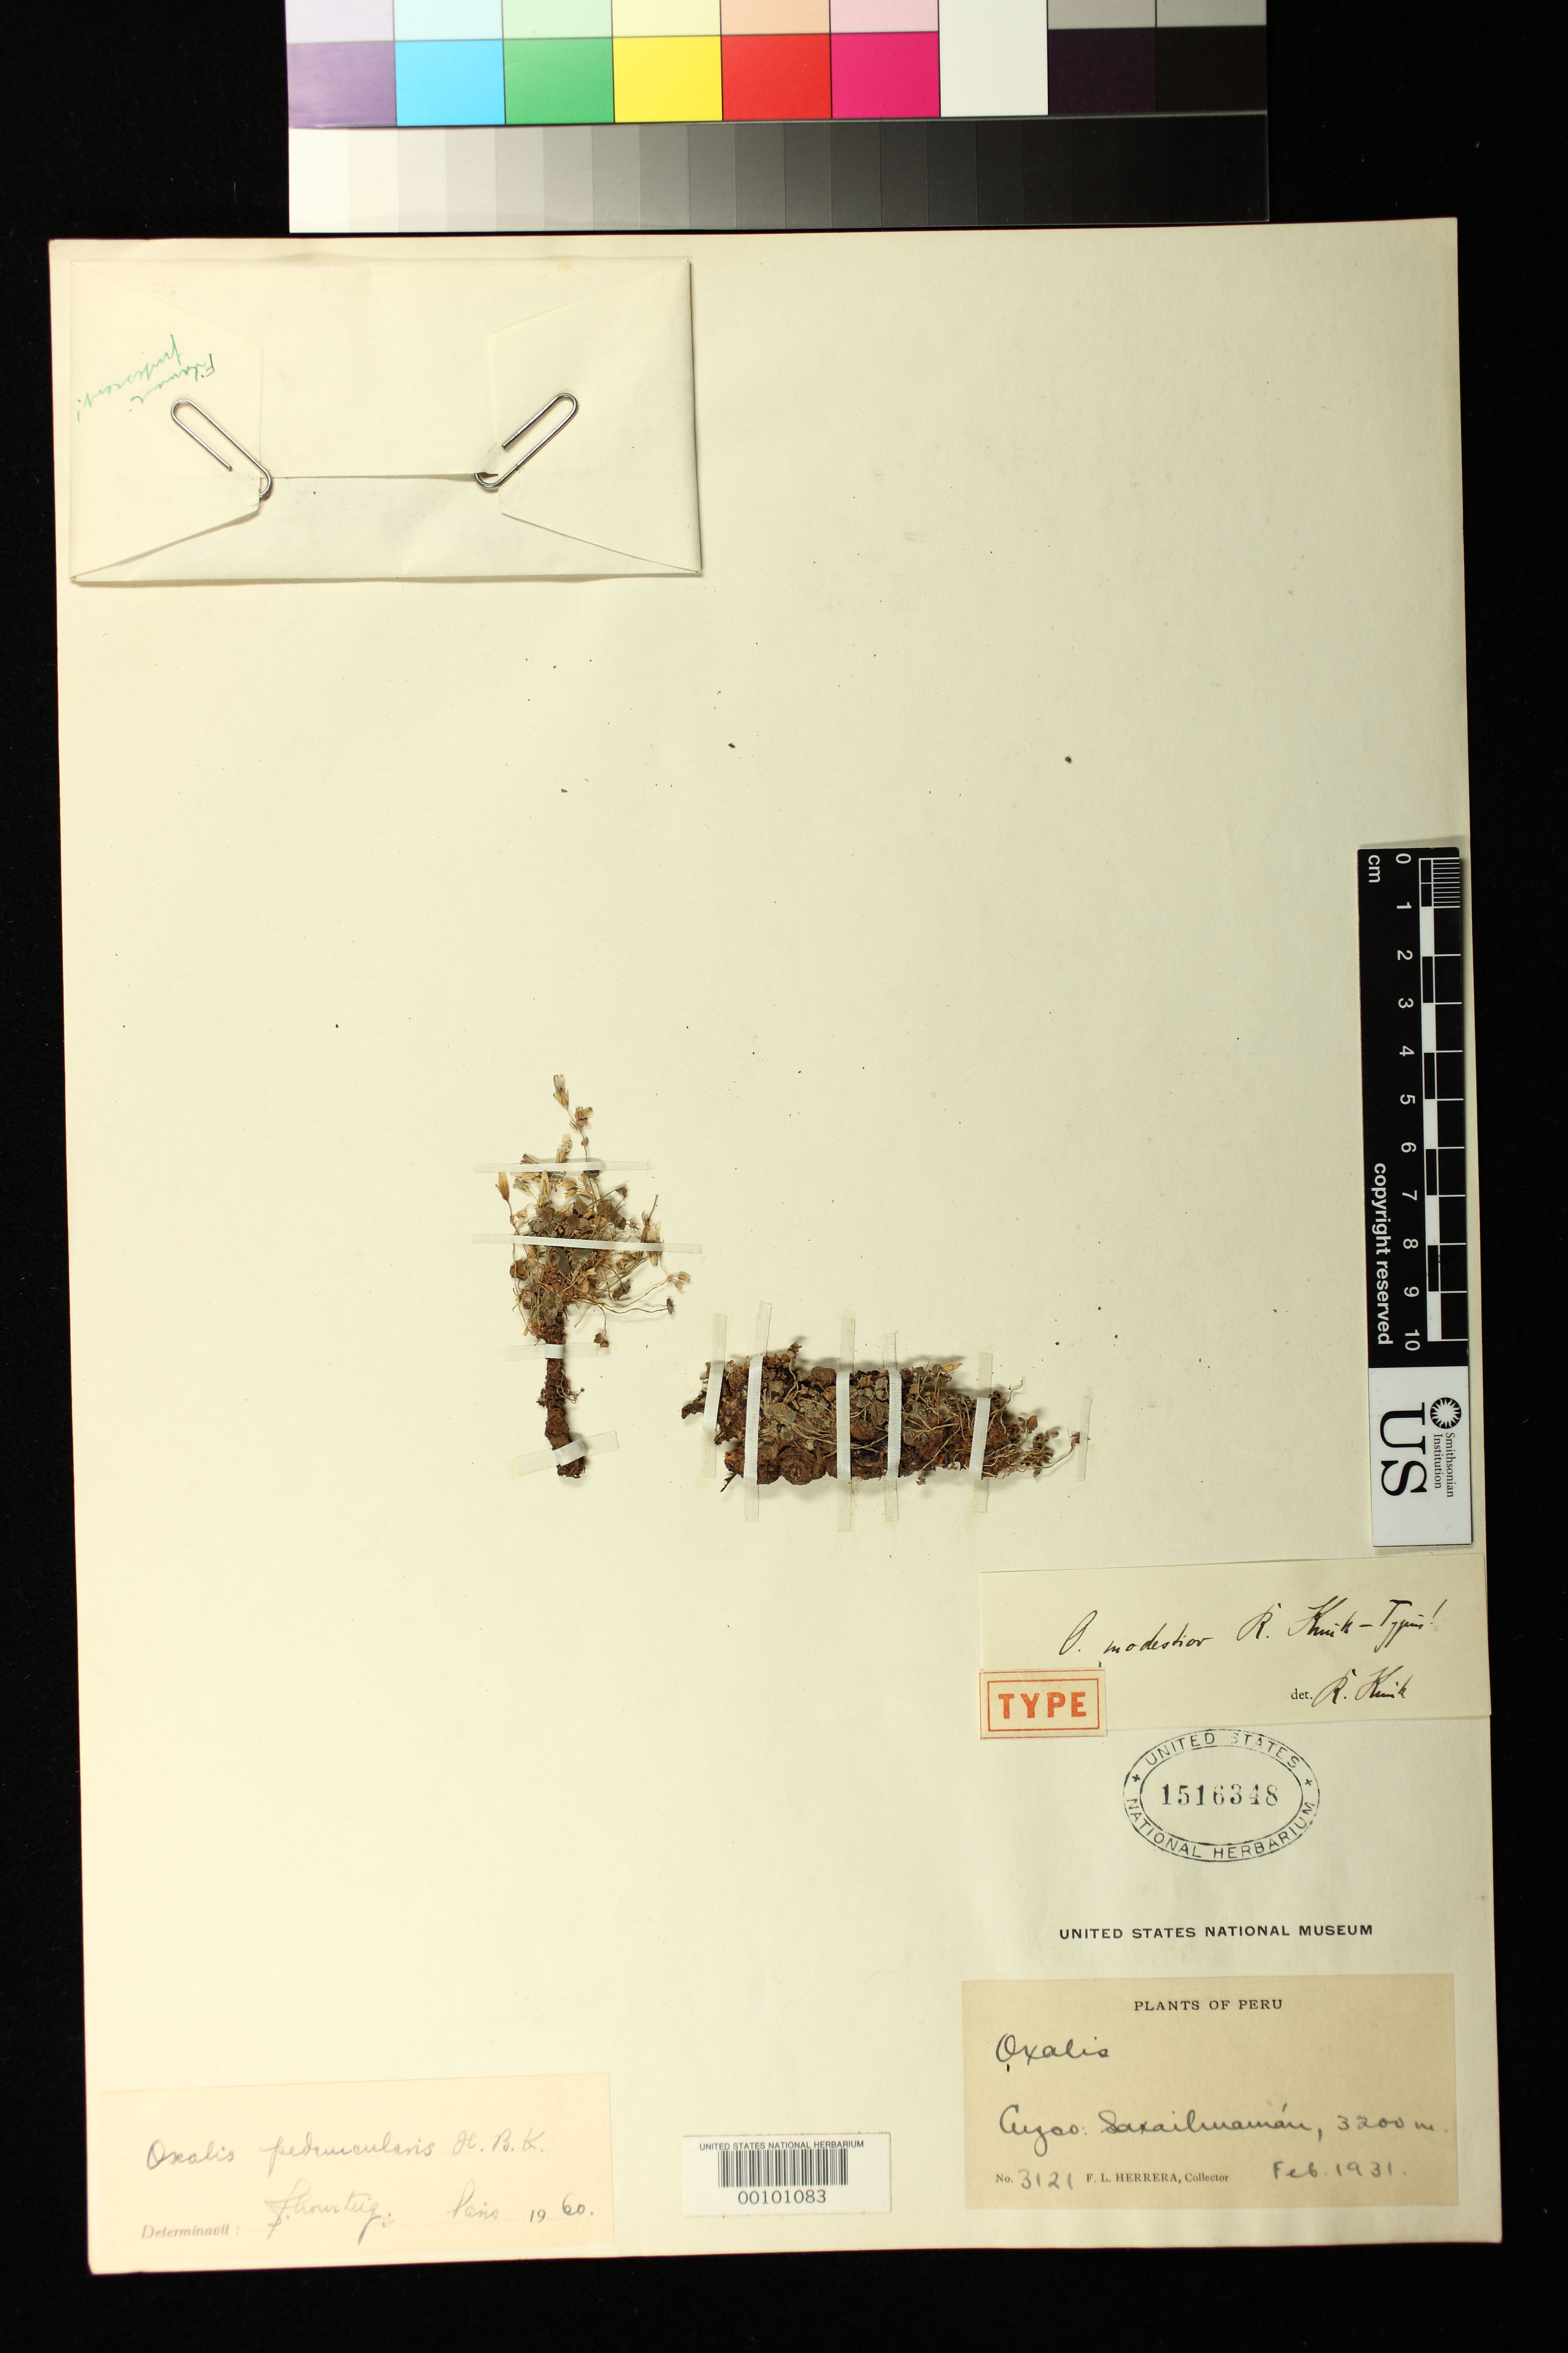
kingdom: Plantae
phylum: Tracheophyta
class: Magnoliopsida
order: Oxalidales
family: Oxalidaceae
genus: Oxalis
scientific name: Oxalis modestior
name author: R. Knuth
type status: Holotype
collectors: F. L. Herrera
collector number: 3121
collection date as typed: Feb 1931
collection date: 1931-02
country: Peru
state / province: Cusco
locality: Saxailmanan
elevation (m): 3200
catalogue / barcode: US 1516348